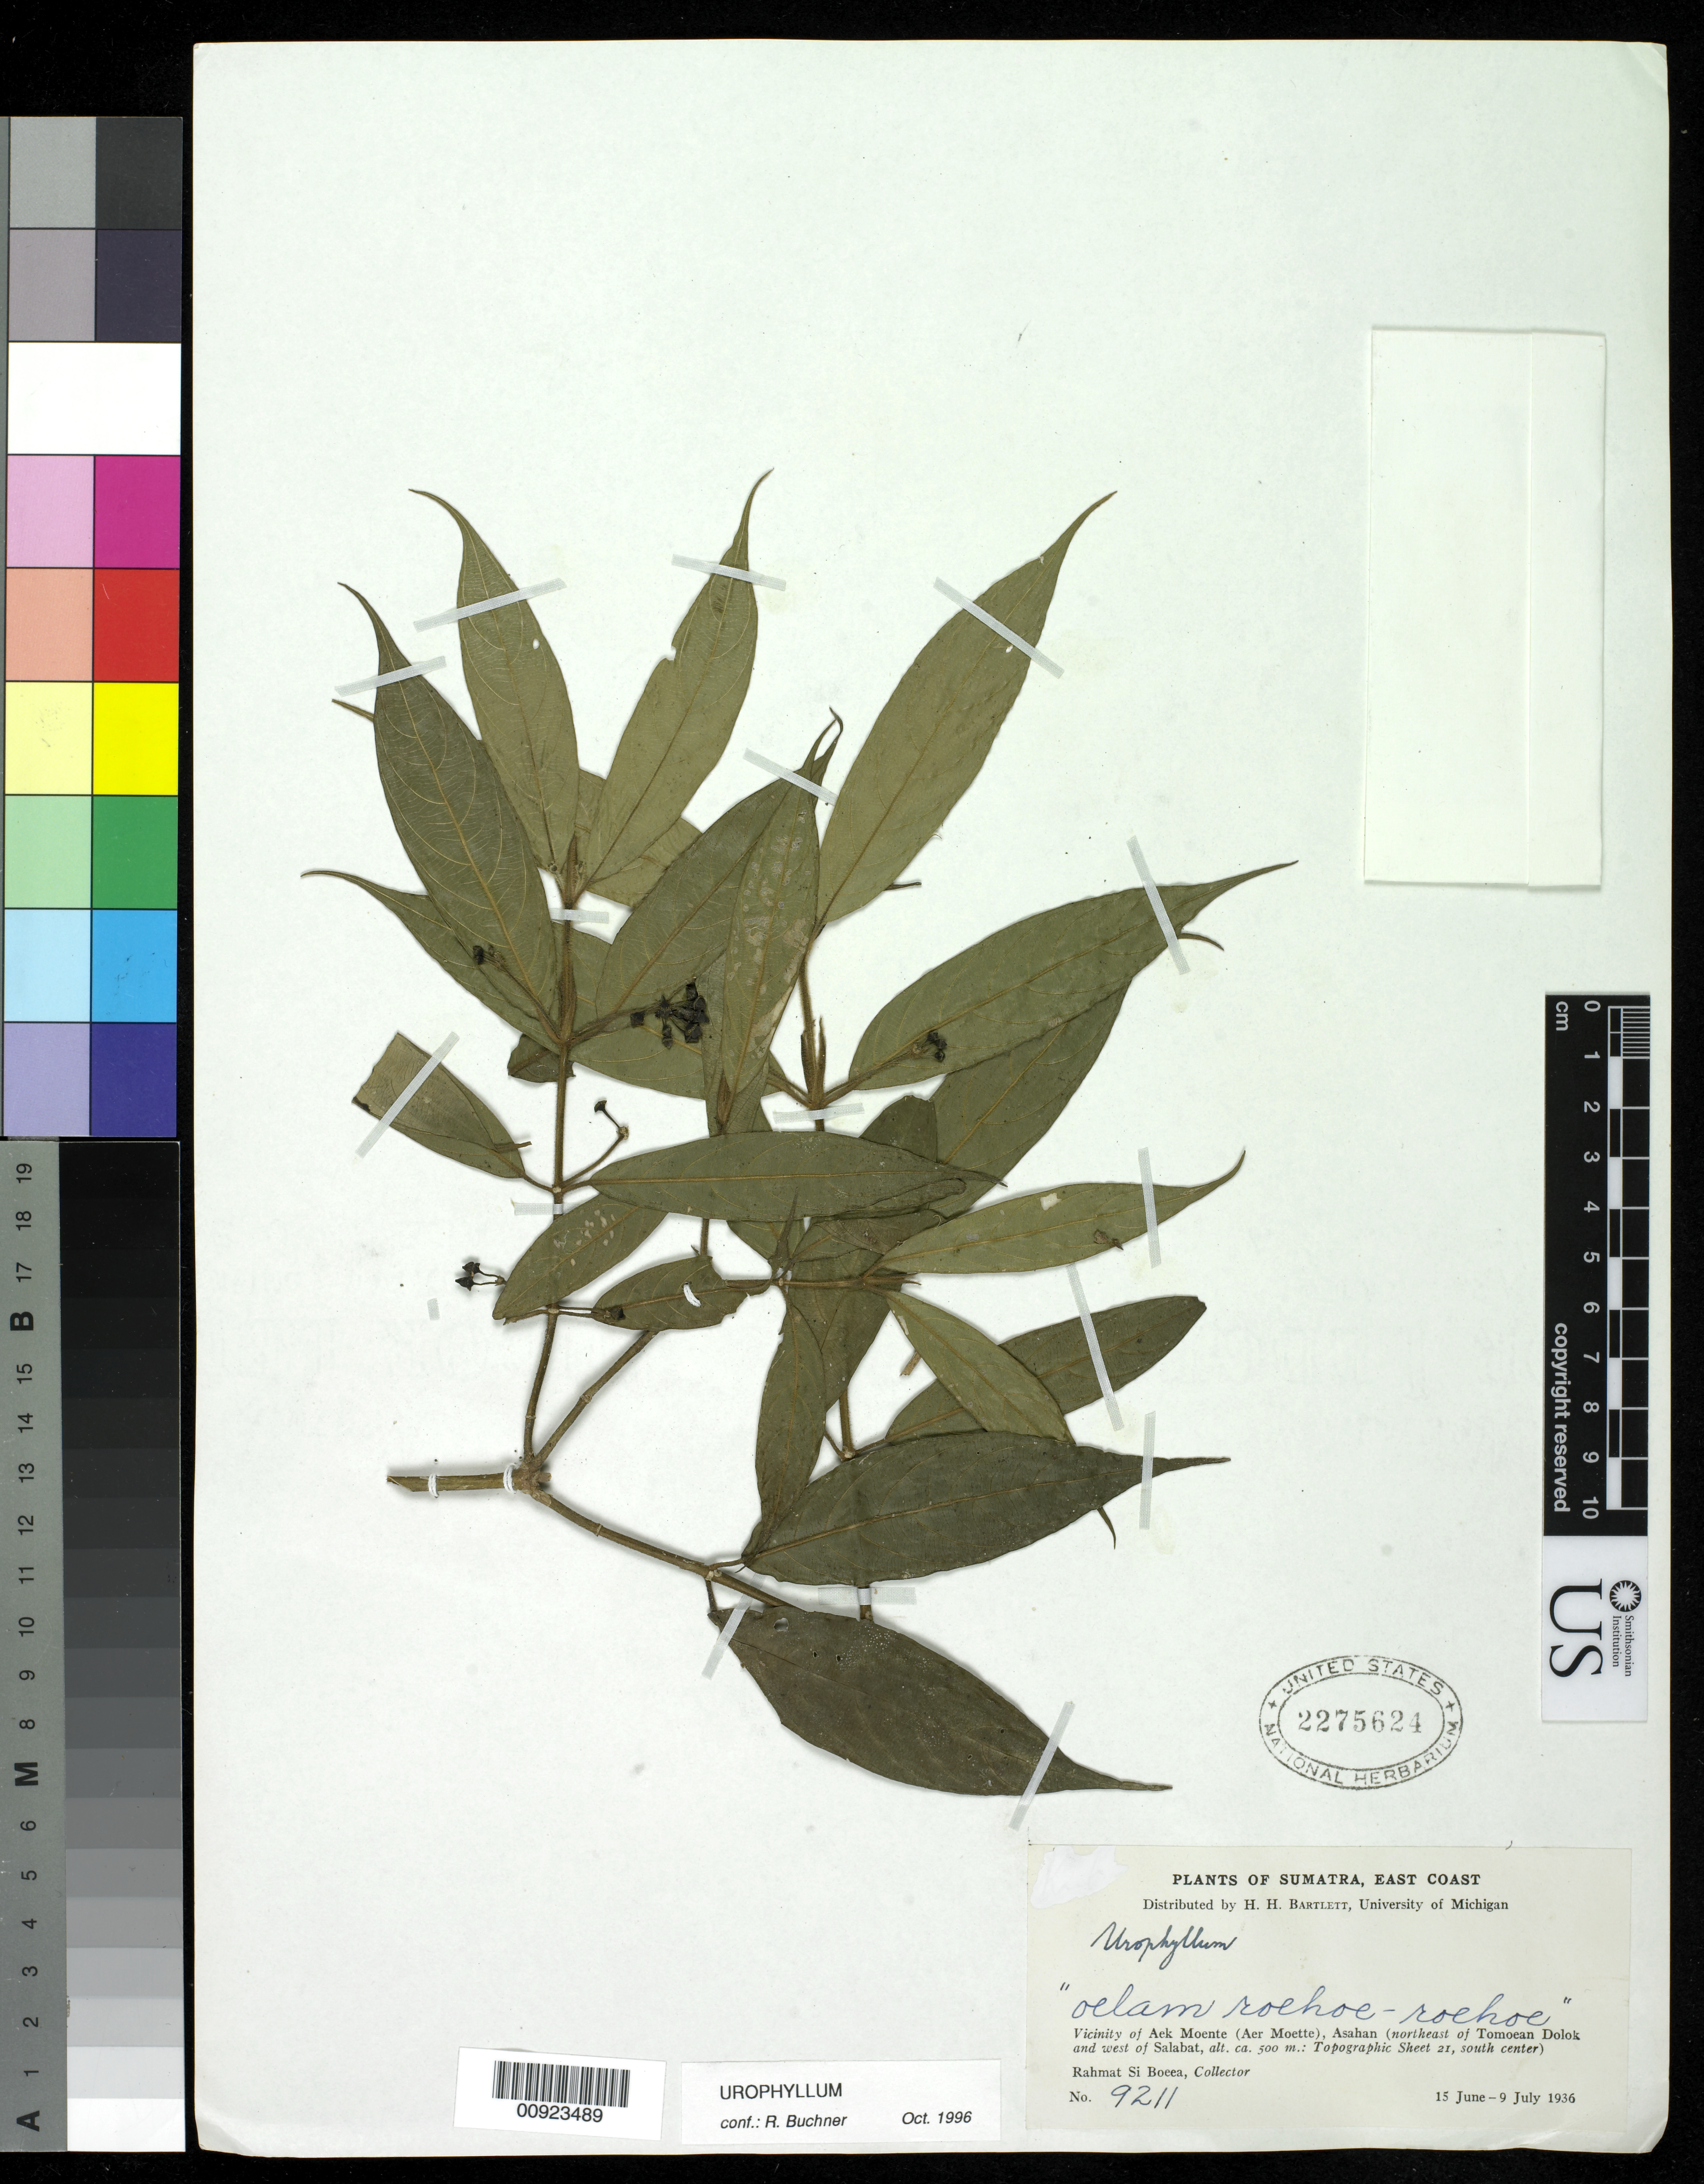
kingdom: Plantae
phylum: Tracheophyta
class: Magnoliopsida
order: Gentianales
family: Rubiaceae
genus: Urophyllum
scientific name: Urophyllum sp.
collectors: Rahmat Si Boeea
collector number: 9211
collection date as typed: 15 Jun 1936 to 19 Jul 1936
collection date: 1936-06-15/1936-07-19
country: Indonesia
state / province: Sumatra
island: Sumatra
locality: east coast, vicinity of Aek Moente (Aer Moette), Asahan (northeast of Tomoean Dolok and west of Salabat)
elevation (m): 500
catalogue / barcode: US 2275624